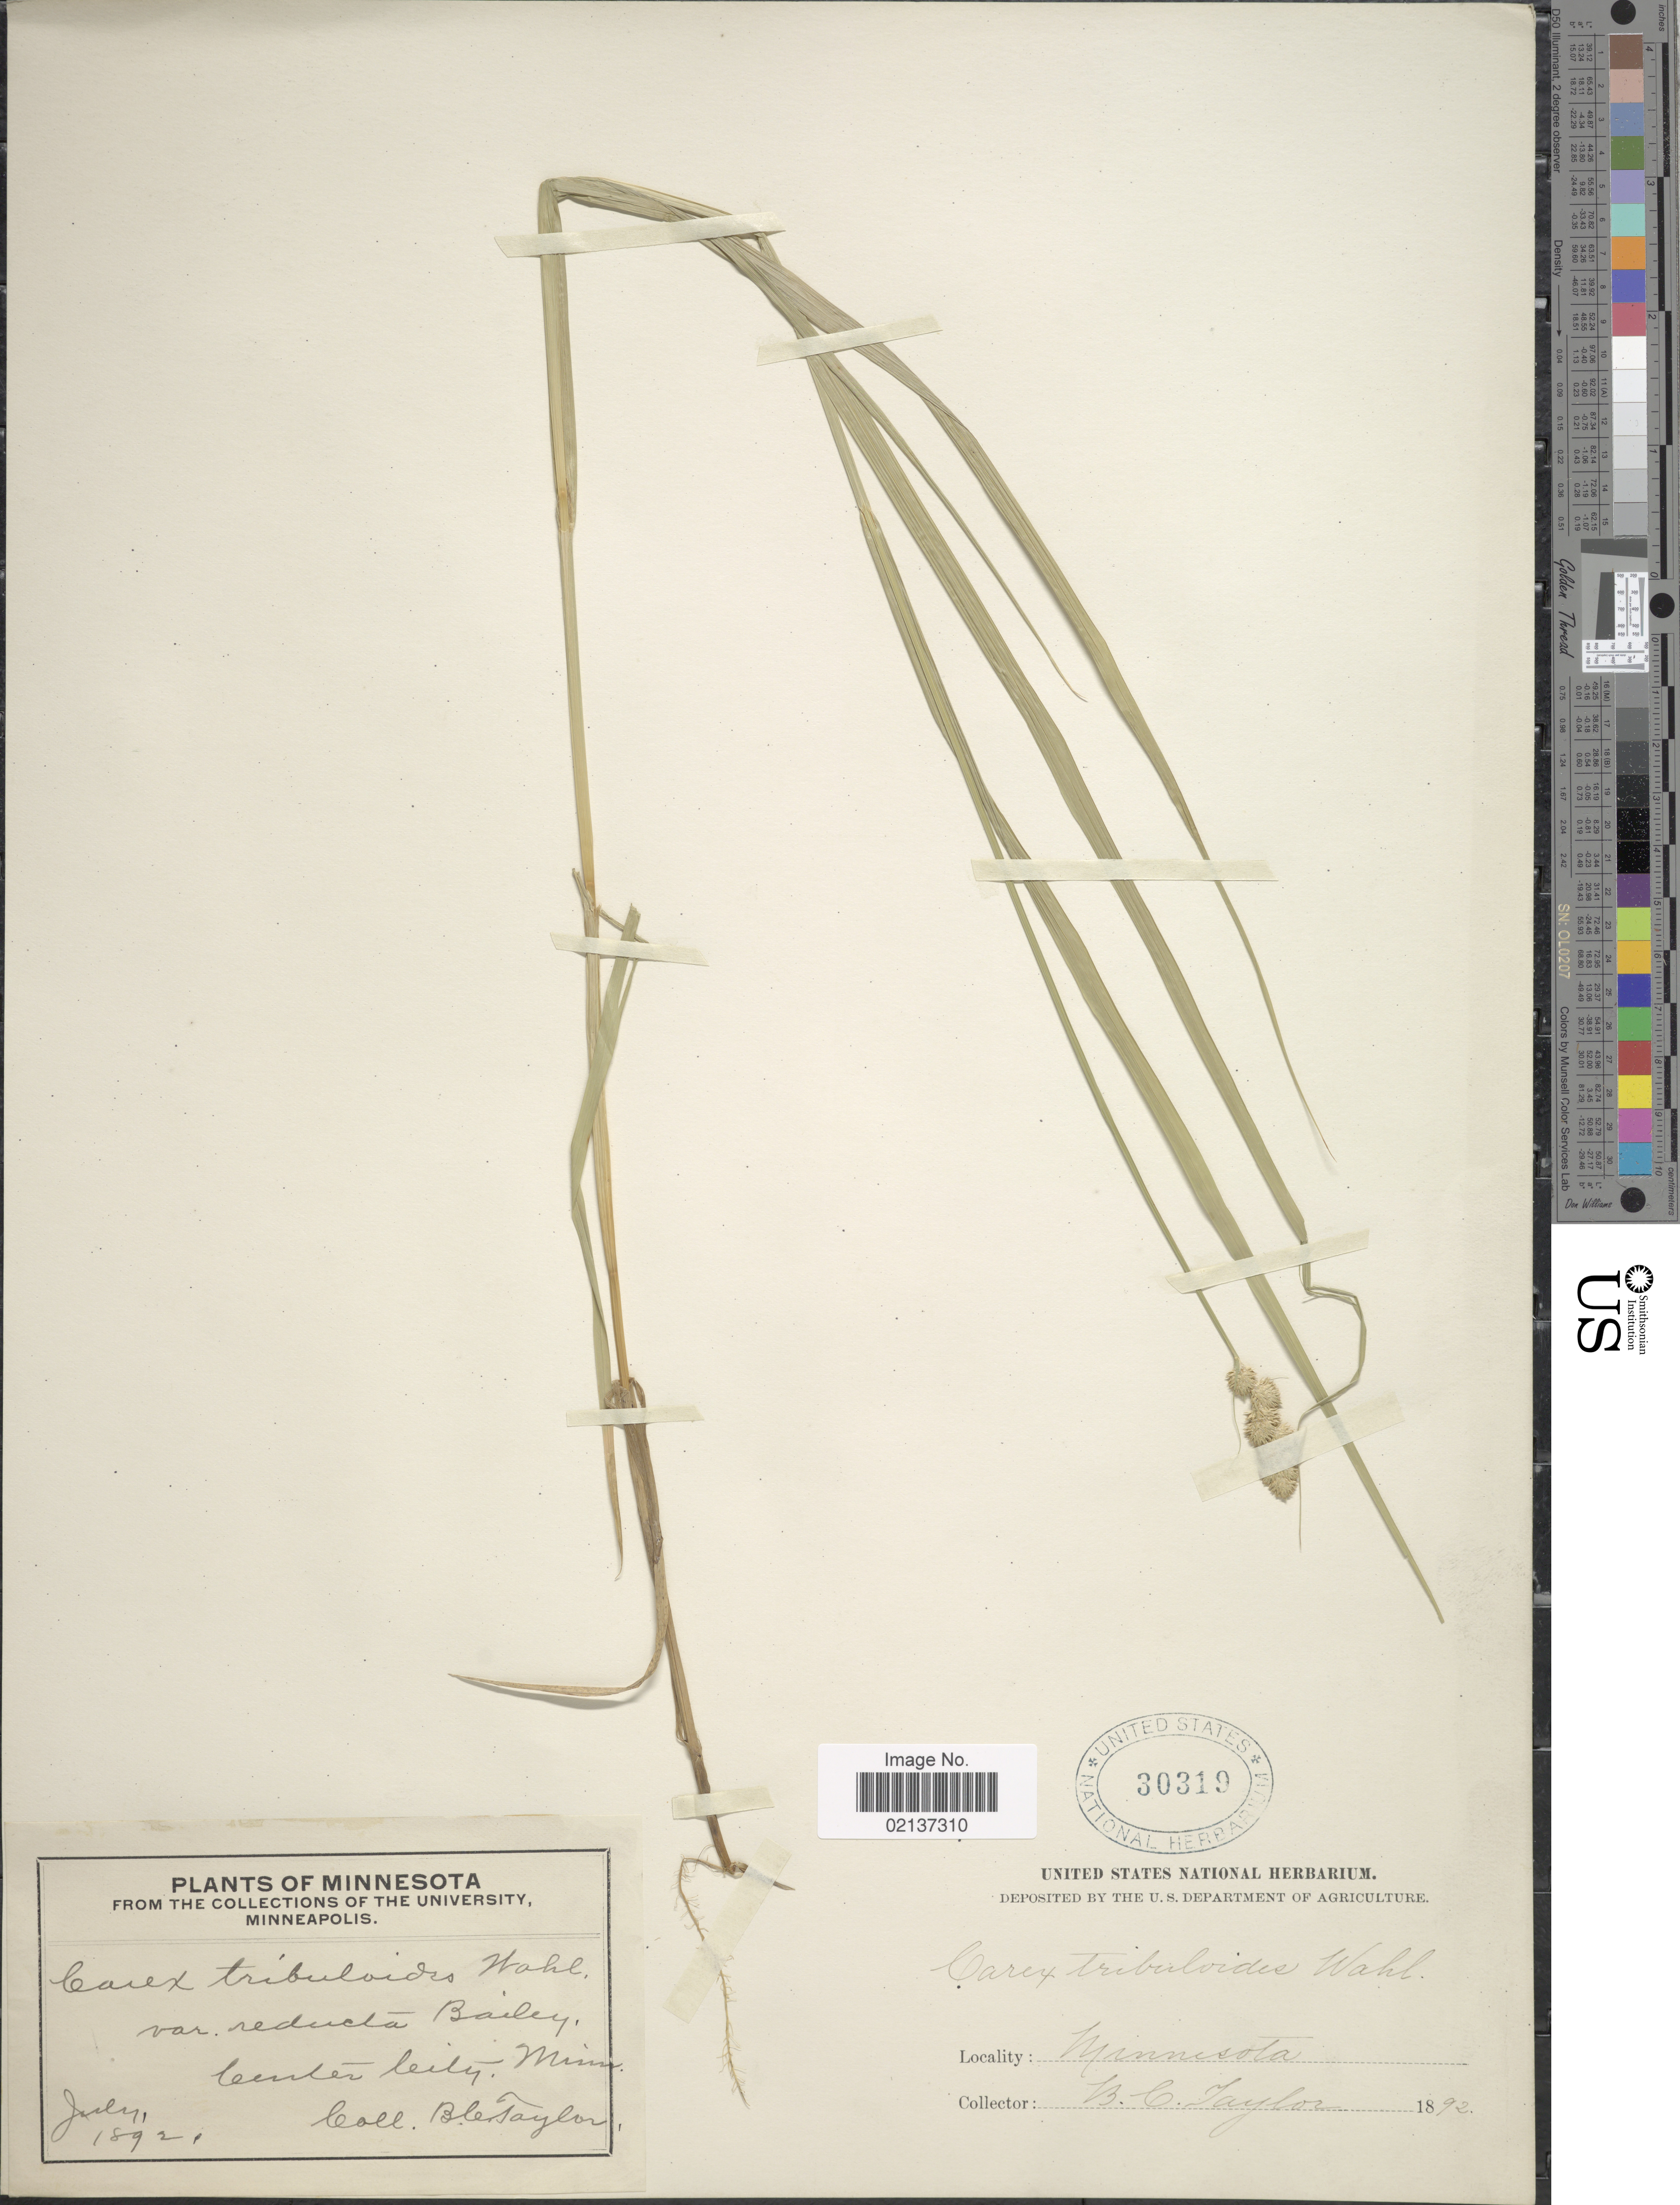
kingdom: Plantae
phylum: Tracheophyta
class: Liliopsida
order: Poales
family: Cyperaceae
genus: Carex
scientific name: Carex tribuloides var. reducta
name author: L.H. Bailey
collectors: B. C. Taylor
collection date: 1892-07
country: United States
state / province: Minnesota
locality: Center City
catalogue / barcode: US 30319